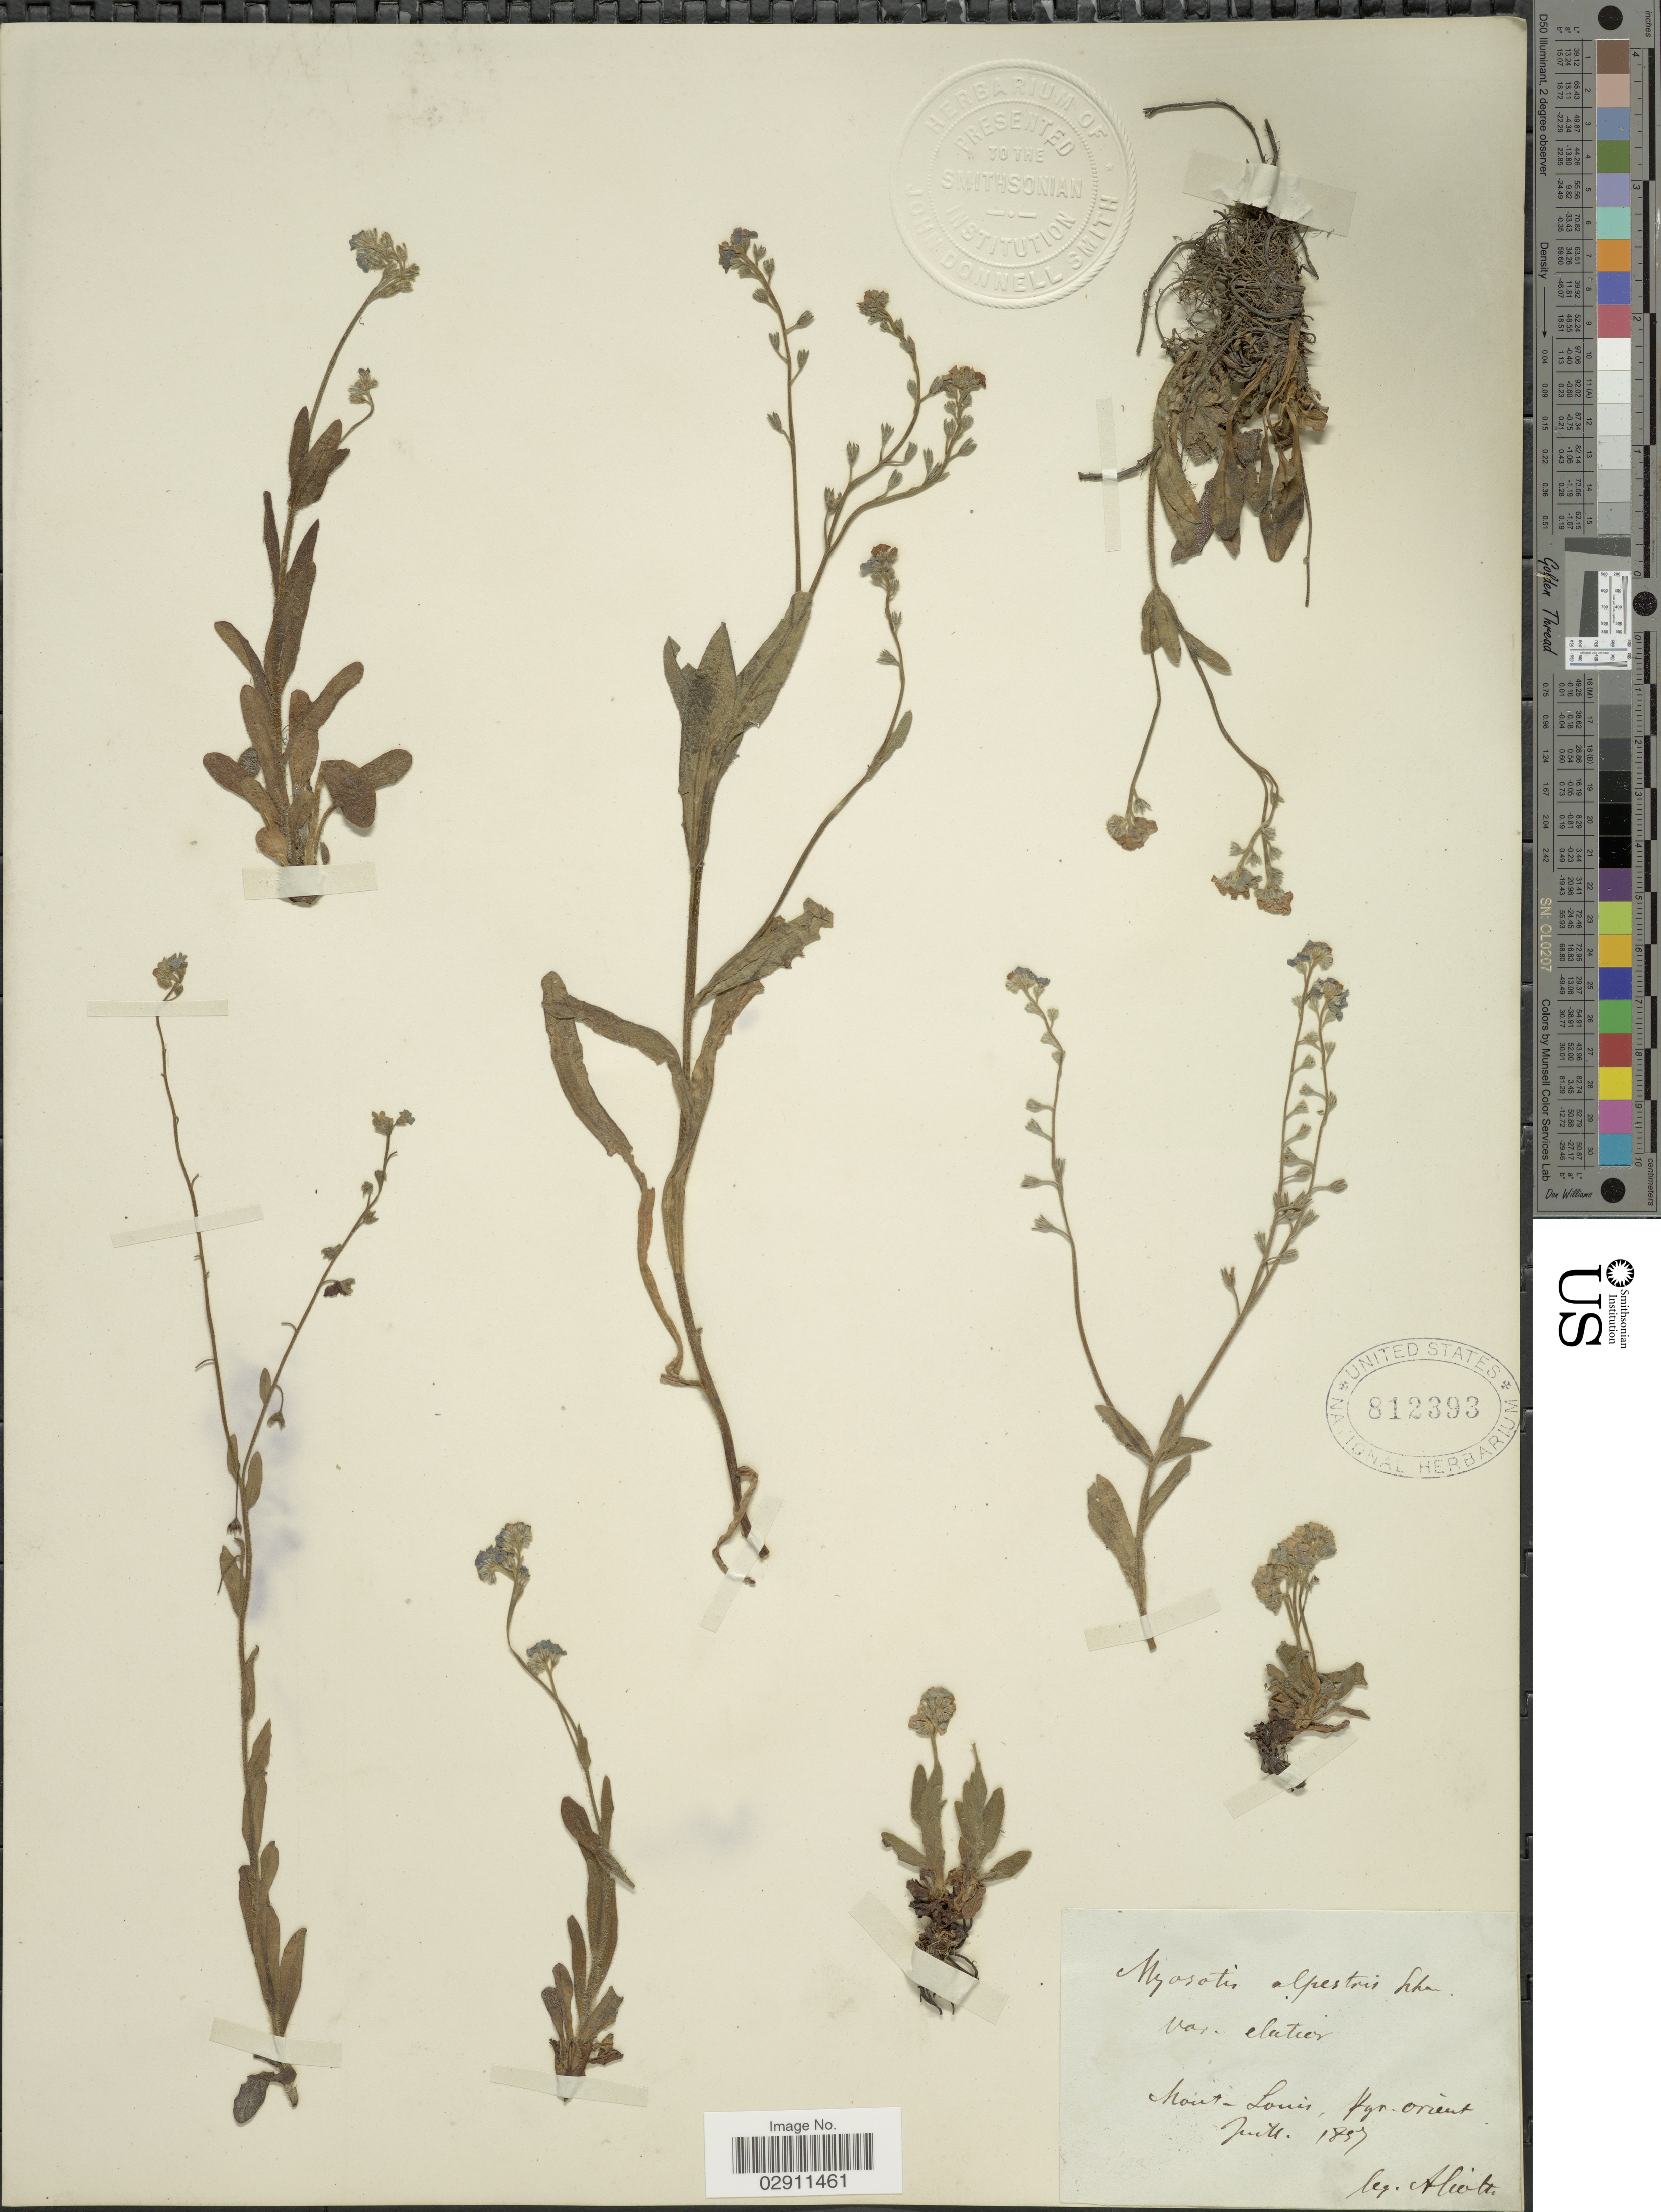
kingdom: Plantae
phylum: Tracheophyta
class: Magnoliopsida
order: Boraginales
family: Boraginaceae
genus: Myosotis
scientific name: Myosotis alpestris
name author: F.W. Schmidt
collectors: Alioth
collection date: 1857-07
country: France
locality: Mont-Louis. Pyr. Orient.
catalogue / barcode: US 812393